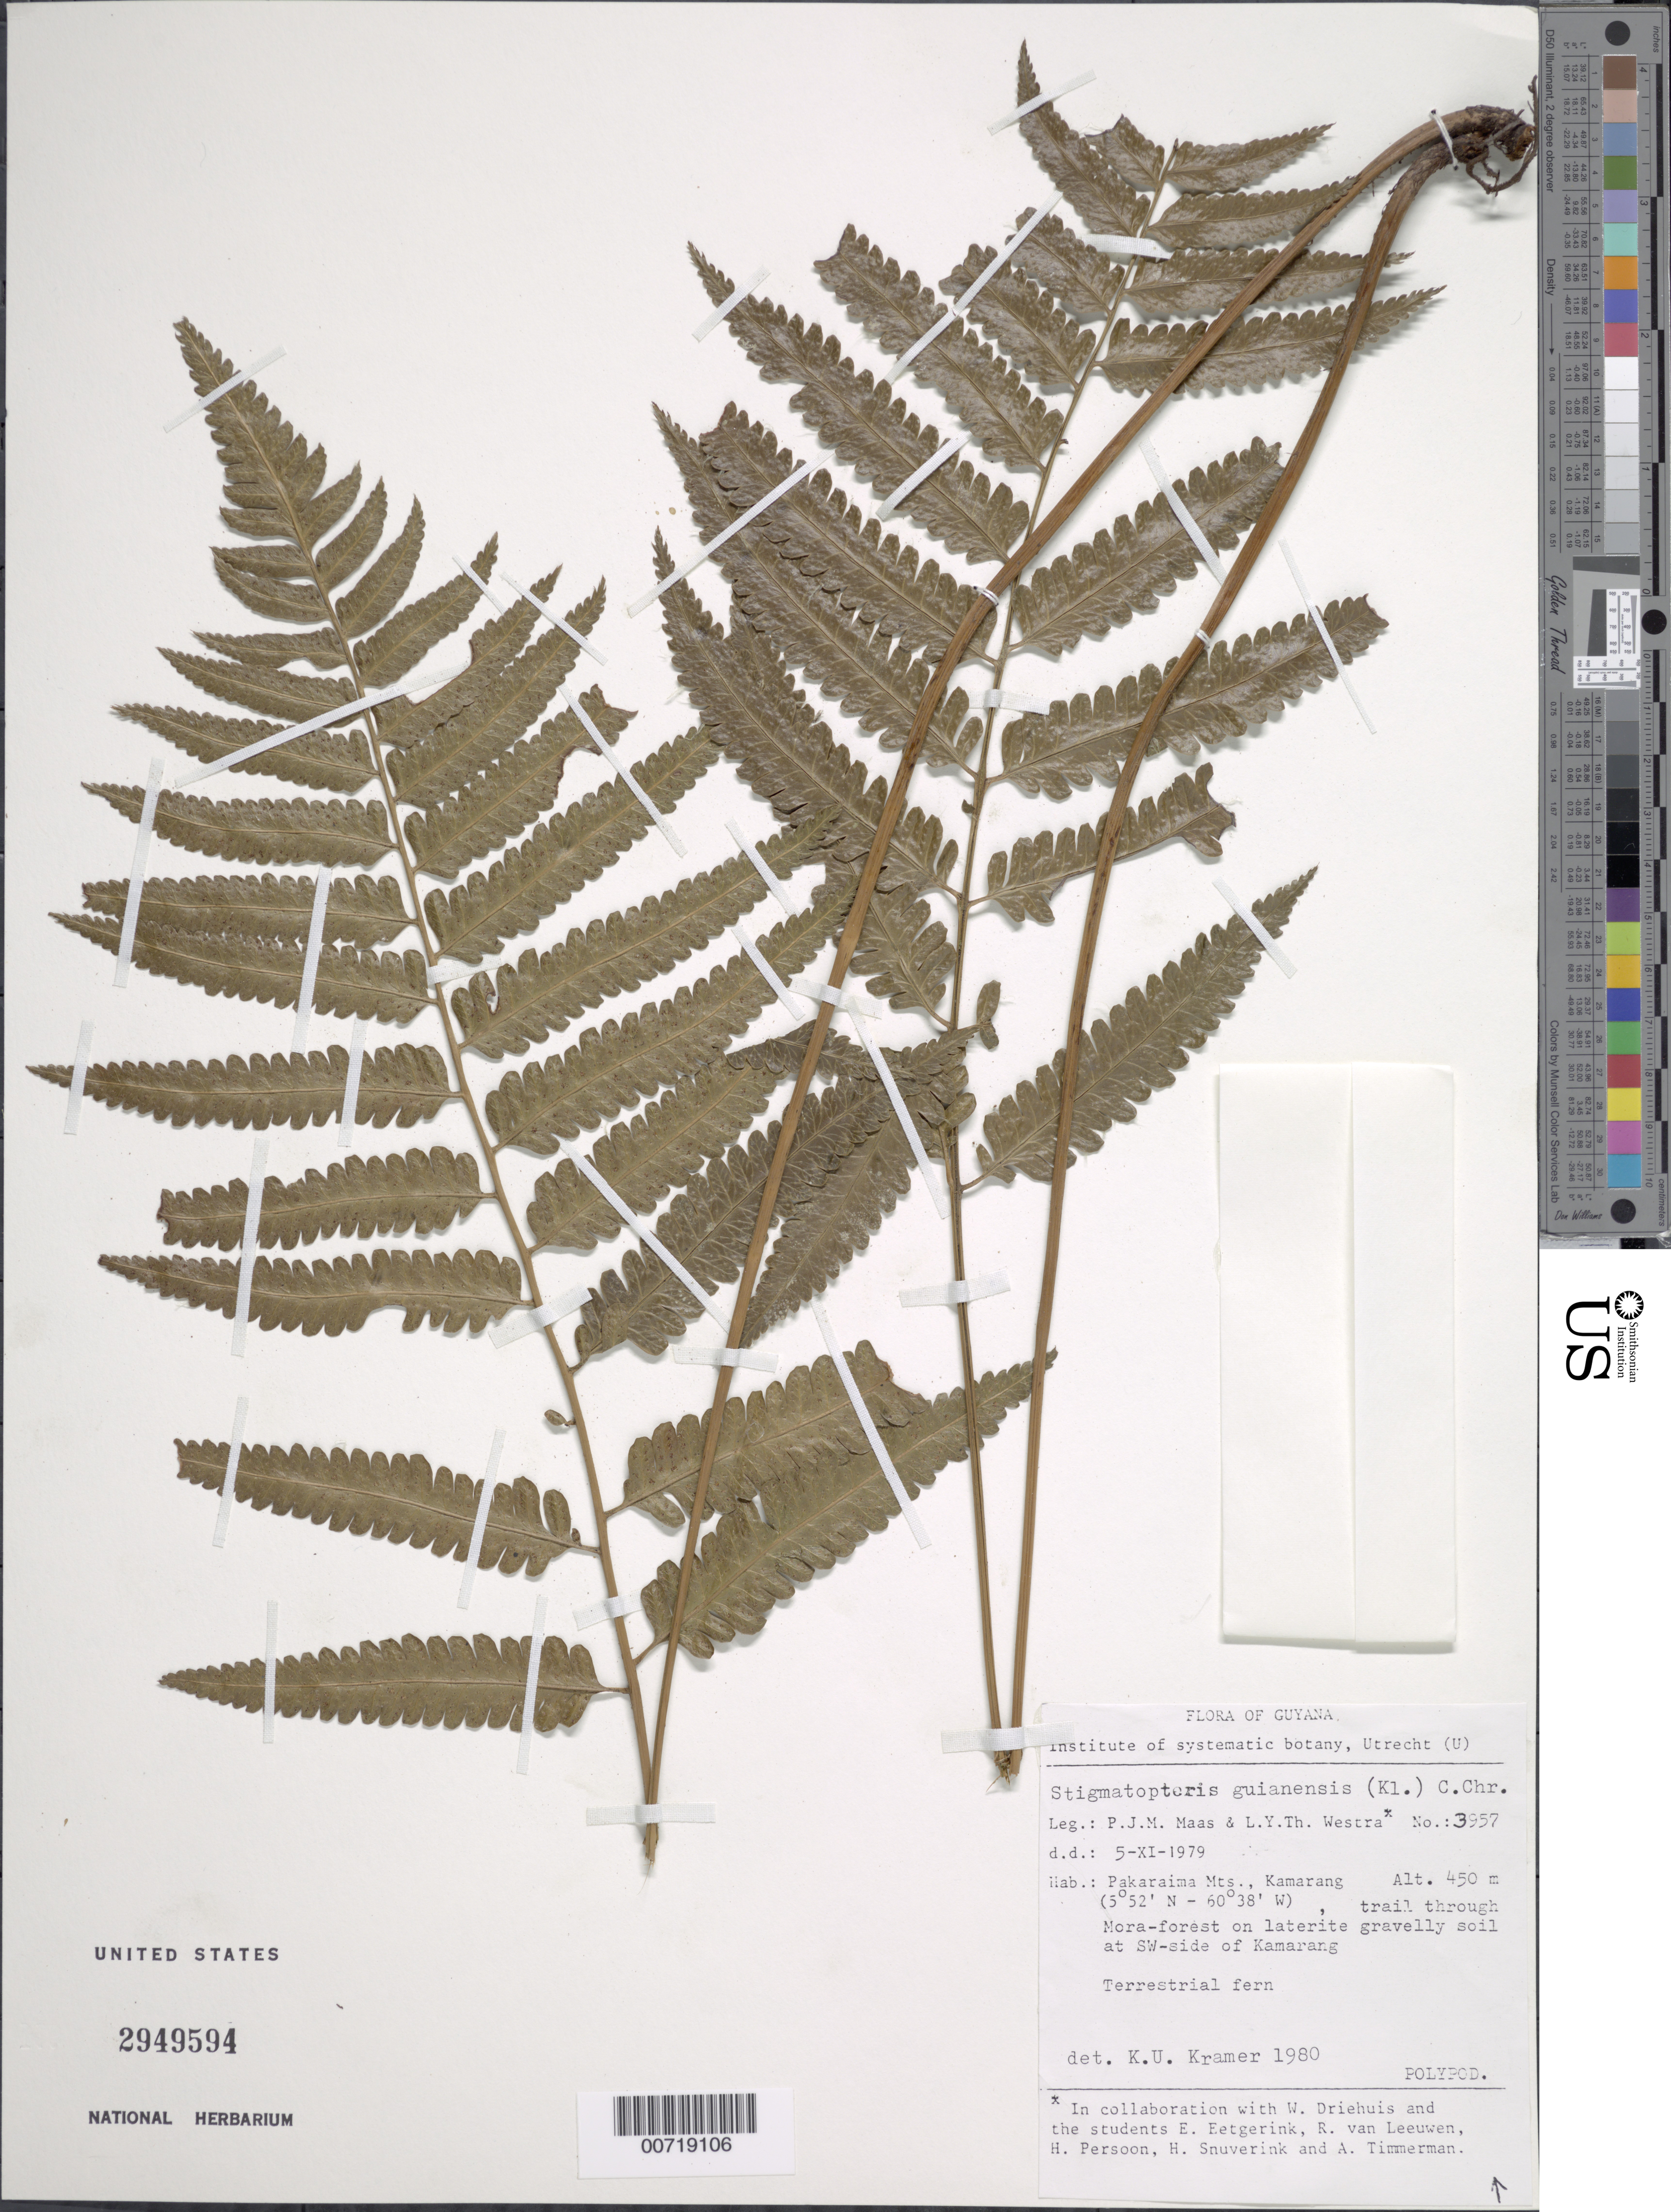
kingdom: Plantae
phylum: Tracheophyta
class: Polypodiopsida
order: Polypodiales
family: Dryopteridaceae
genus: Cyclodium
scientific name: Cyclodium inerme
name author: (Fée) A.R. Sm.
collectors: P. Maas, L. Y. T. Westra & W. Driehuis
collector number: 3957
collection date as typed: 5-Nov-79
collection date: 1979-11-05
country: Guyana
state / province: Cuyuni-Mazaruni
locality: Pakaraima Mts., Kamarang, SW side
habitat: Trail through Mora forest on laterite gravelly soil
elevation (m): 450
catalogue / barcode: US 2949594